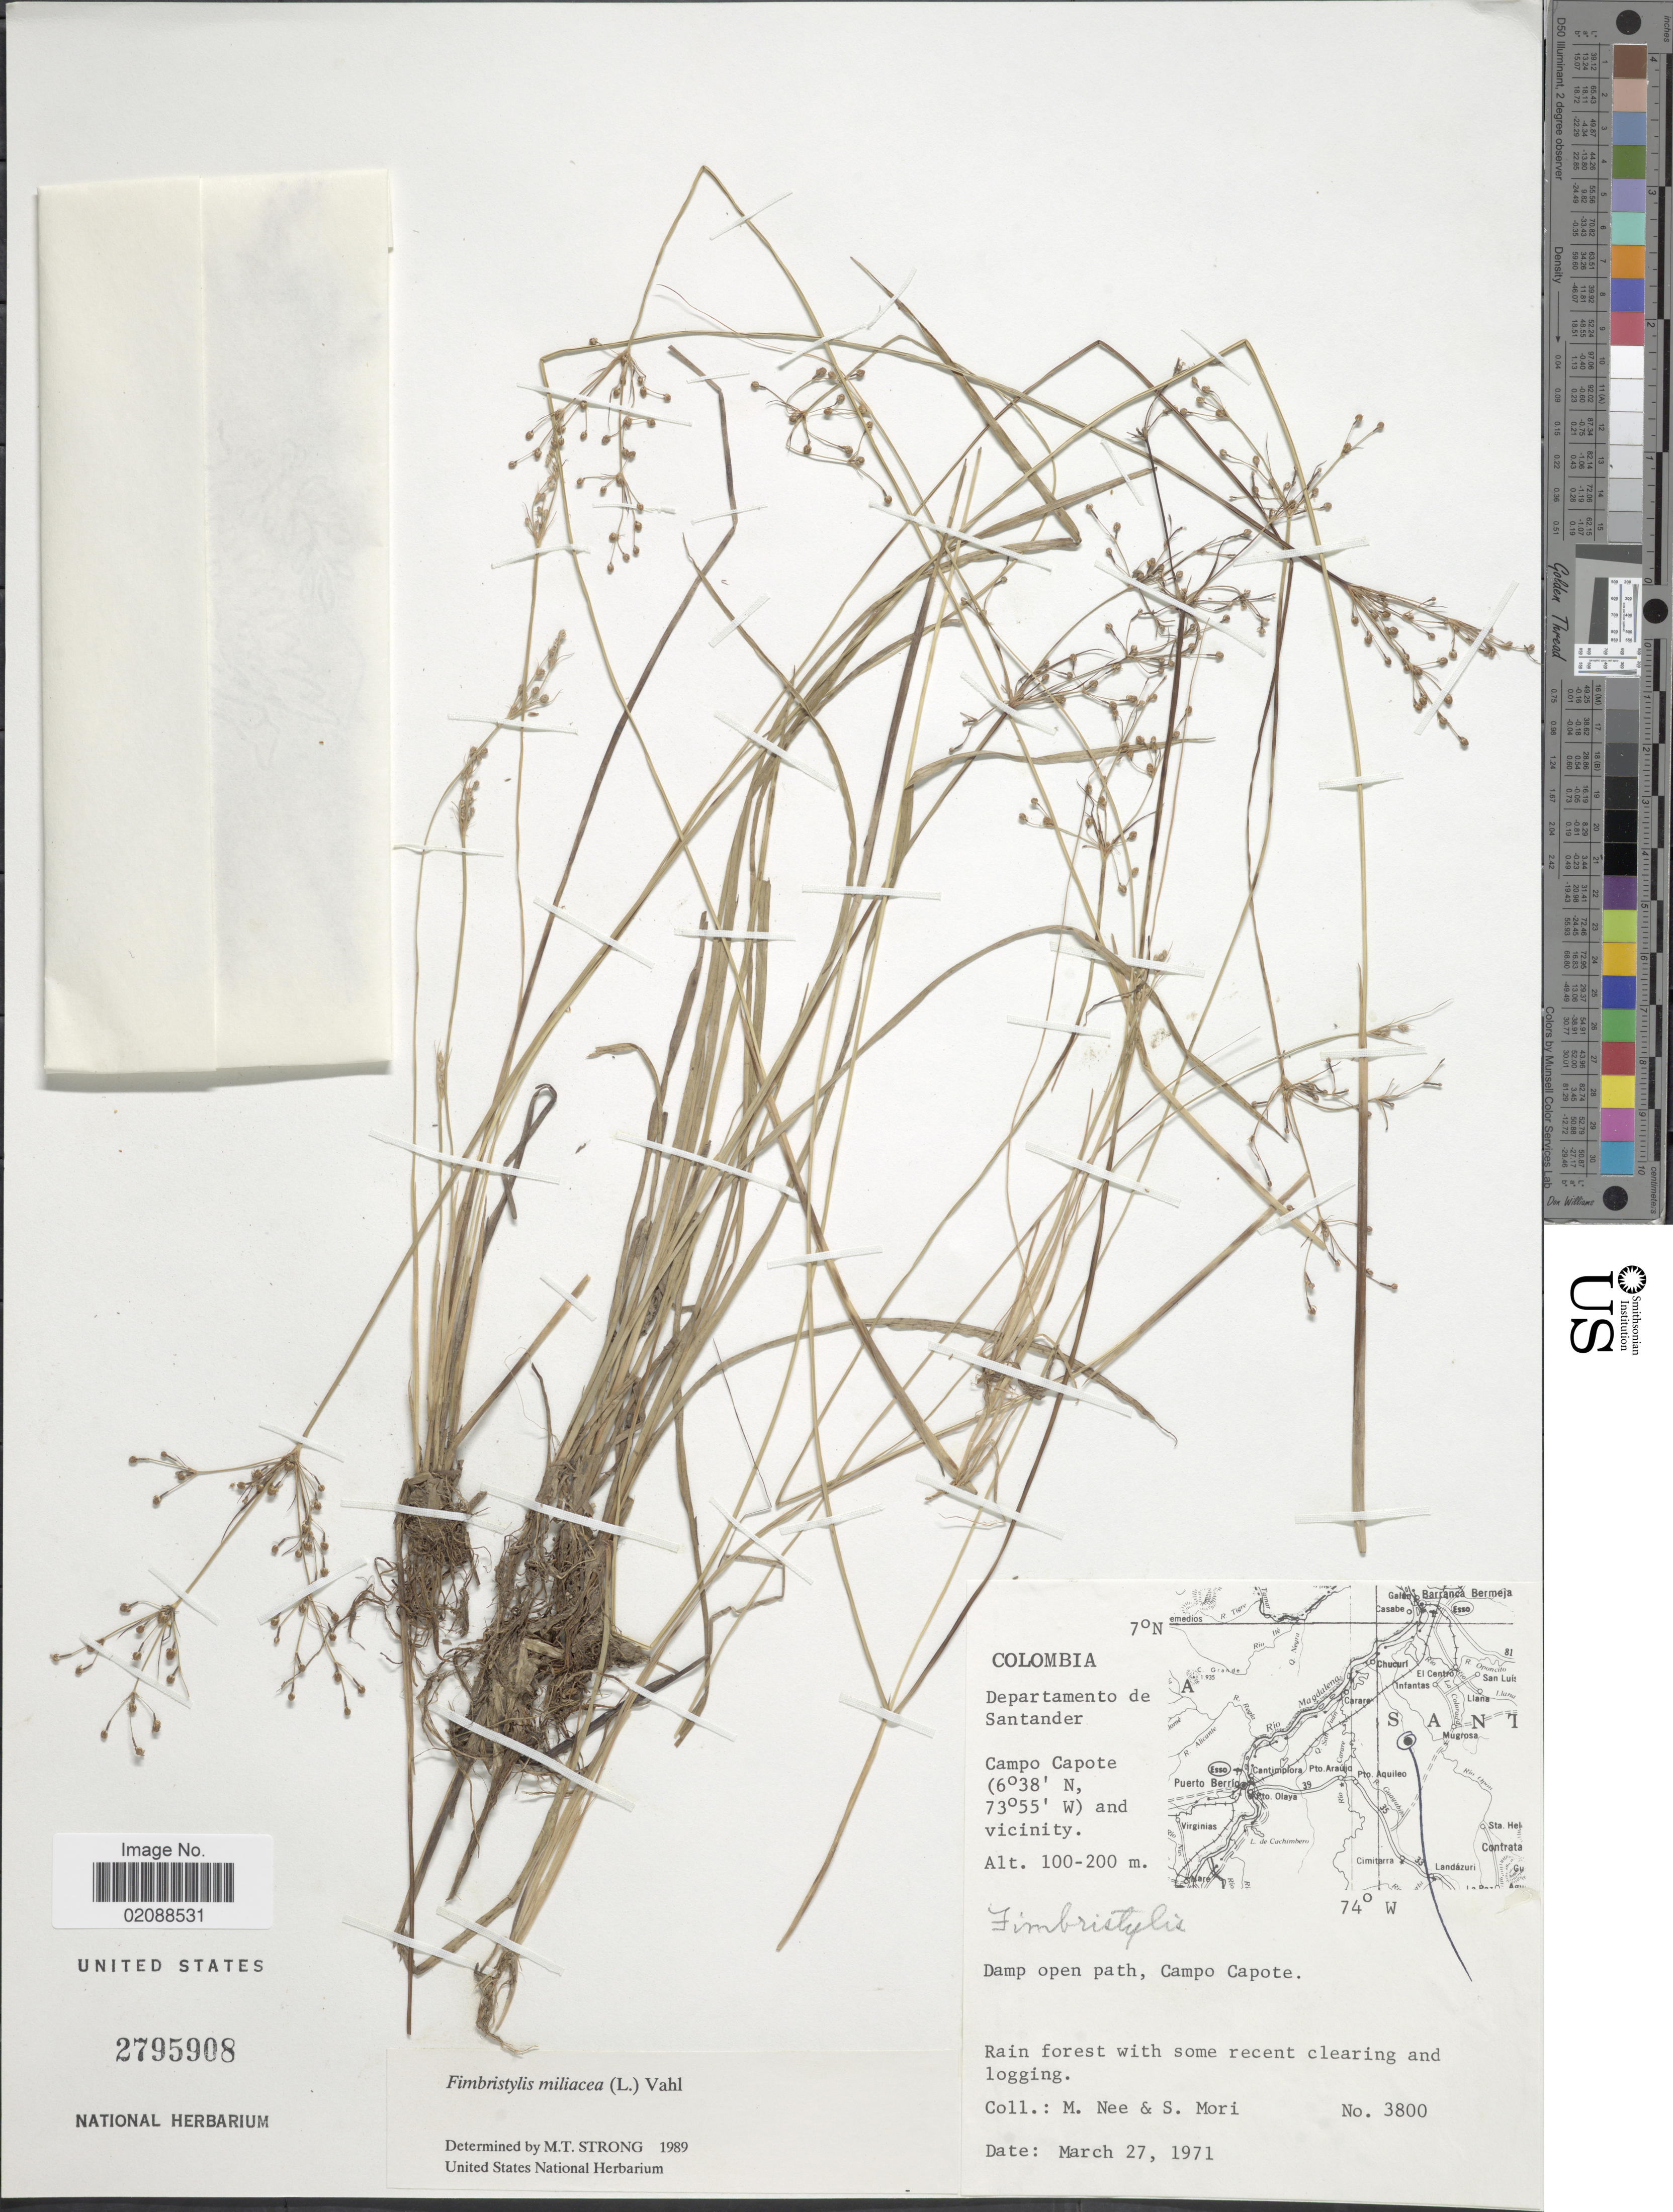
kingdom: Plantae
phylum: Tracheophyta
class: Liliopsida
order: Poales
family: Cyperaceae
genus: Fimbristylis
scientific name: Fimbristylis littoralis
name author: Gaudich.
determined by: Strong, M. T., (US), Smithsonian Institution - National Museum of Natural History (UNITED STATES)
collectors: M. Nee & S. Mori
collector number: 3800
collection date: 1971-03-27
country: Colombia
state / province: Santander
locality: Campo Capote and vicinity. Damp open path, Campo Capote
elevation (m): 100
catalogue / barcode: US 2795908